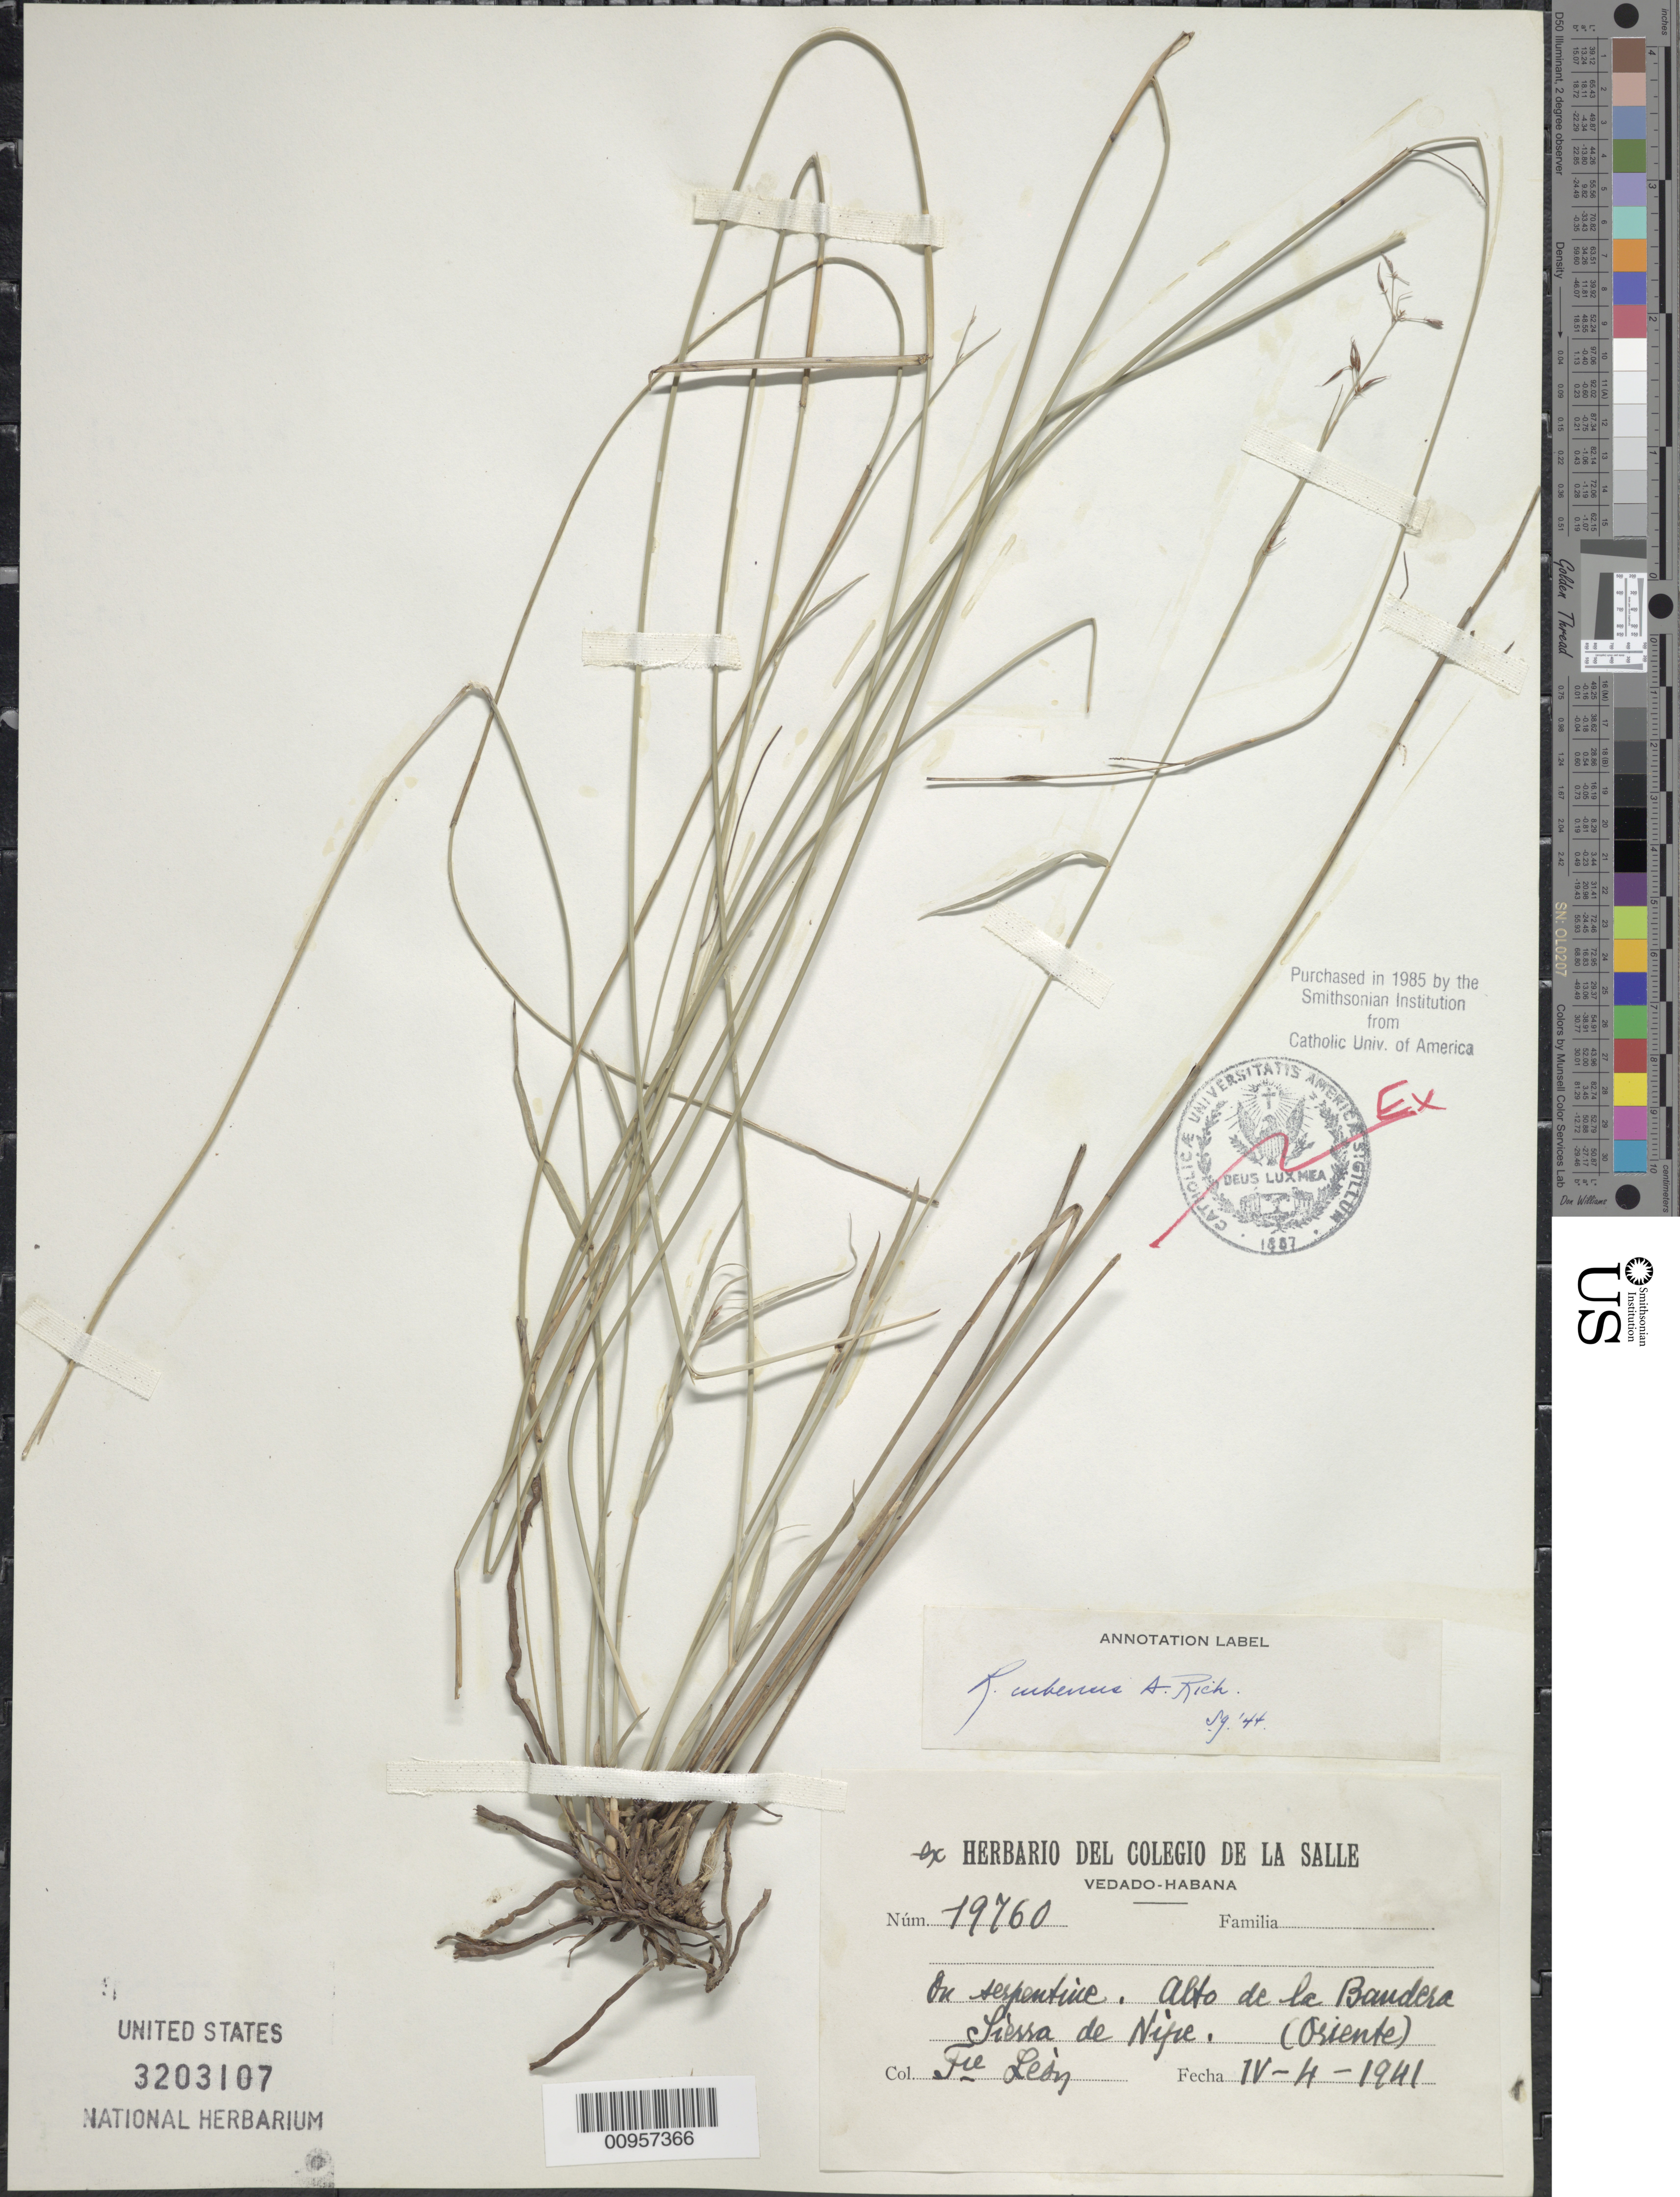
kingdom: Plantae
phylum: Tracheophyta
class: Liliopsida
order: Poales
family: Cyperaceae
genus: Rhynchospora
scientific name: Rhynchospora cubensis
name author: A. Rich.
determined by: Gale, S.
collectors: Bro. León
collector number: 19760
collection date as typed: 04 Apr 1941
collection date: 1941-04-04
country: Cuba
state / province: Holguín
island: Cuba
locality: Alto de la Banera, Sierra de Nipe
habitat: On serpentine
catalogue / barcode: US 3203107